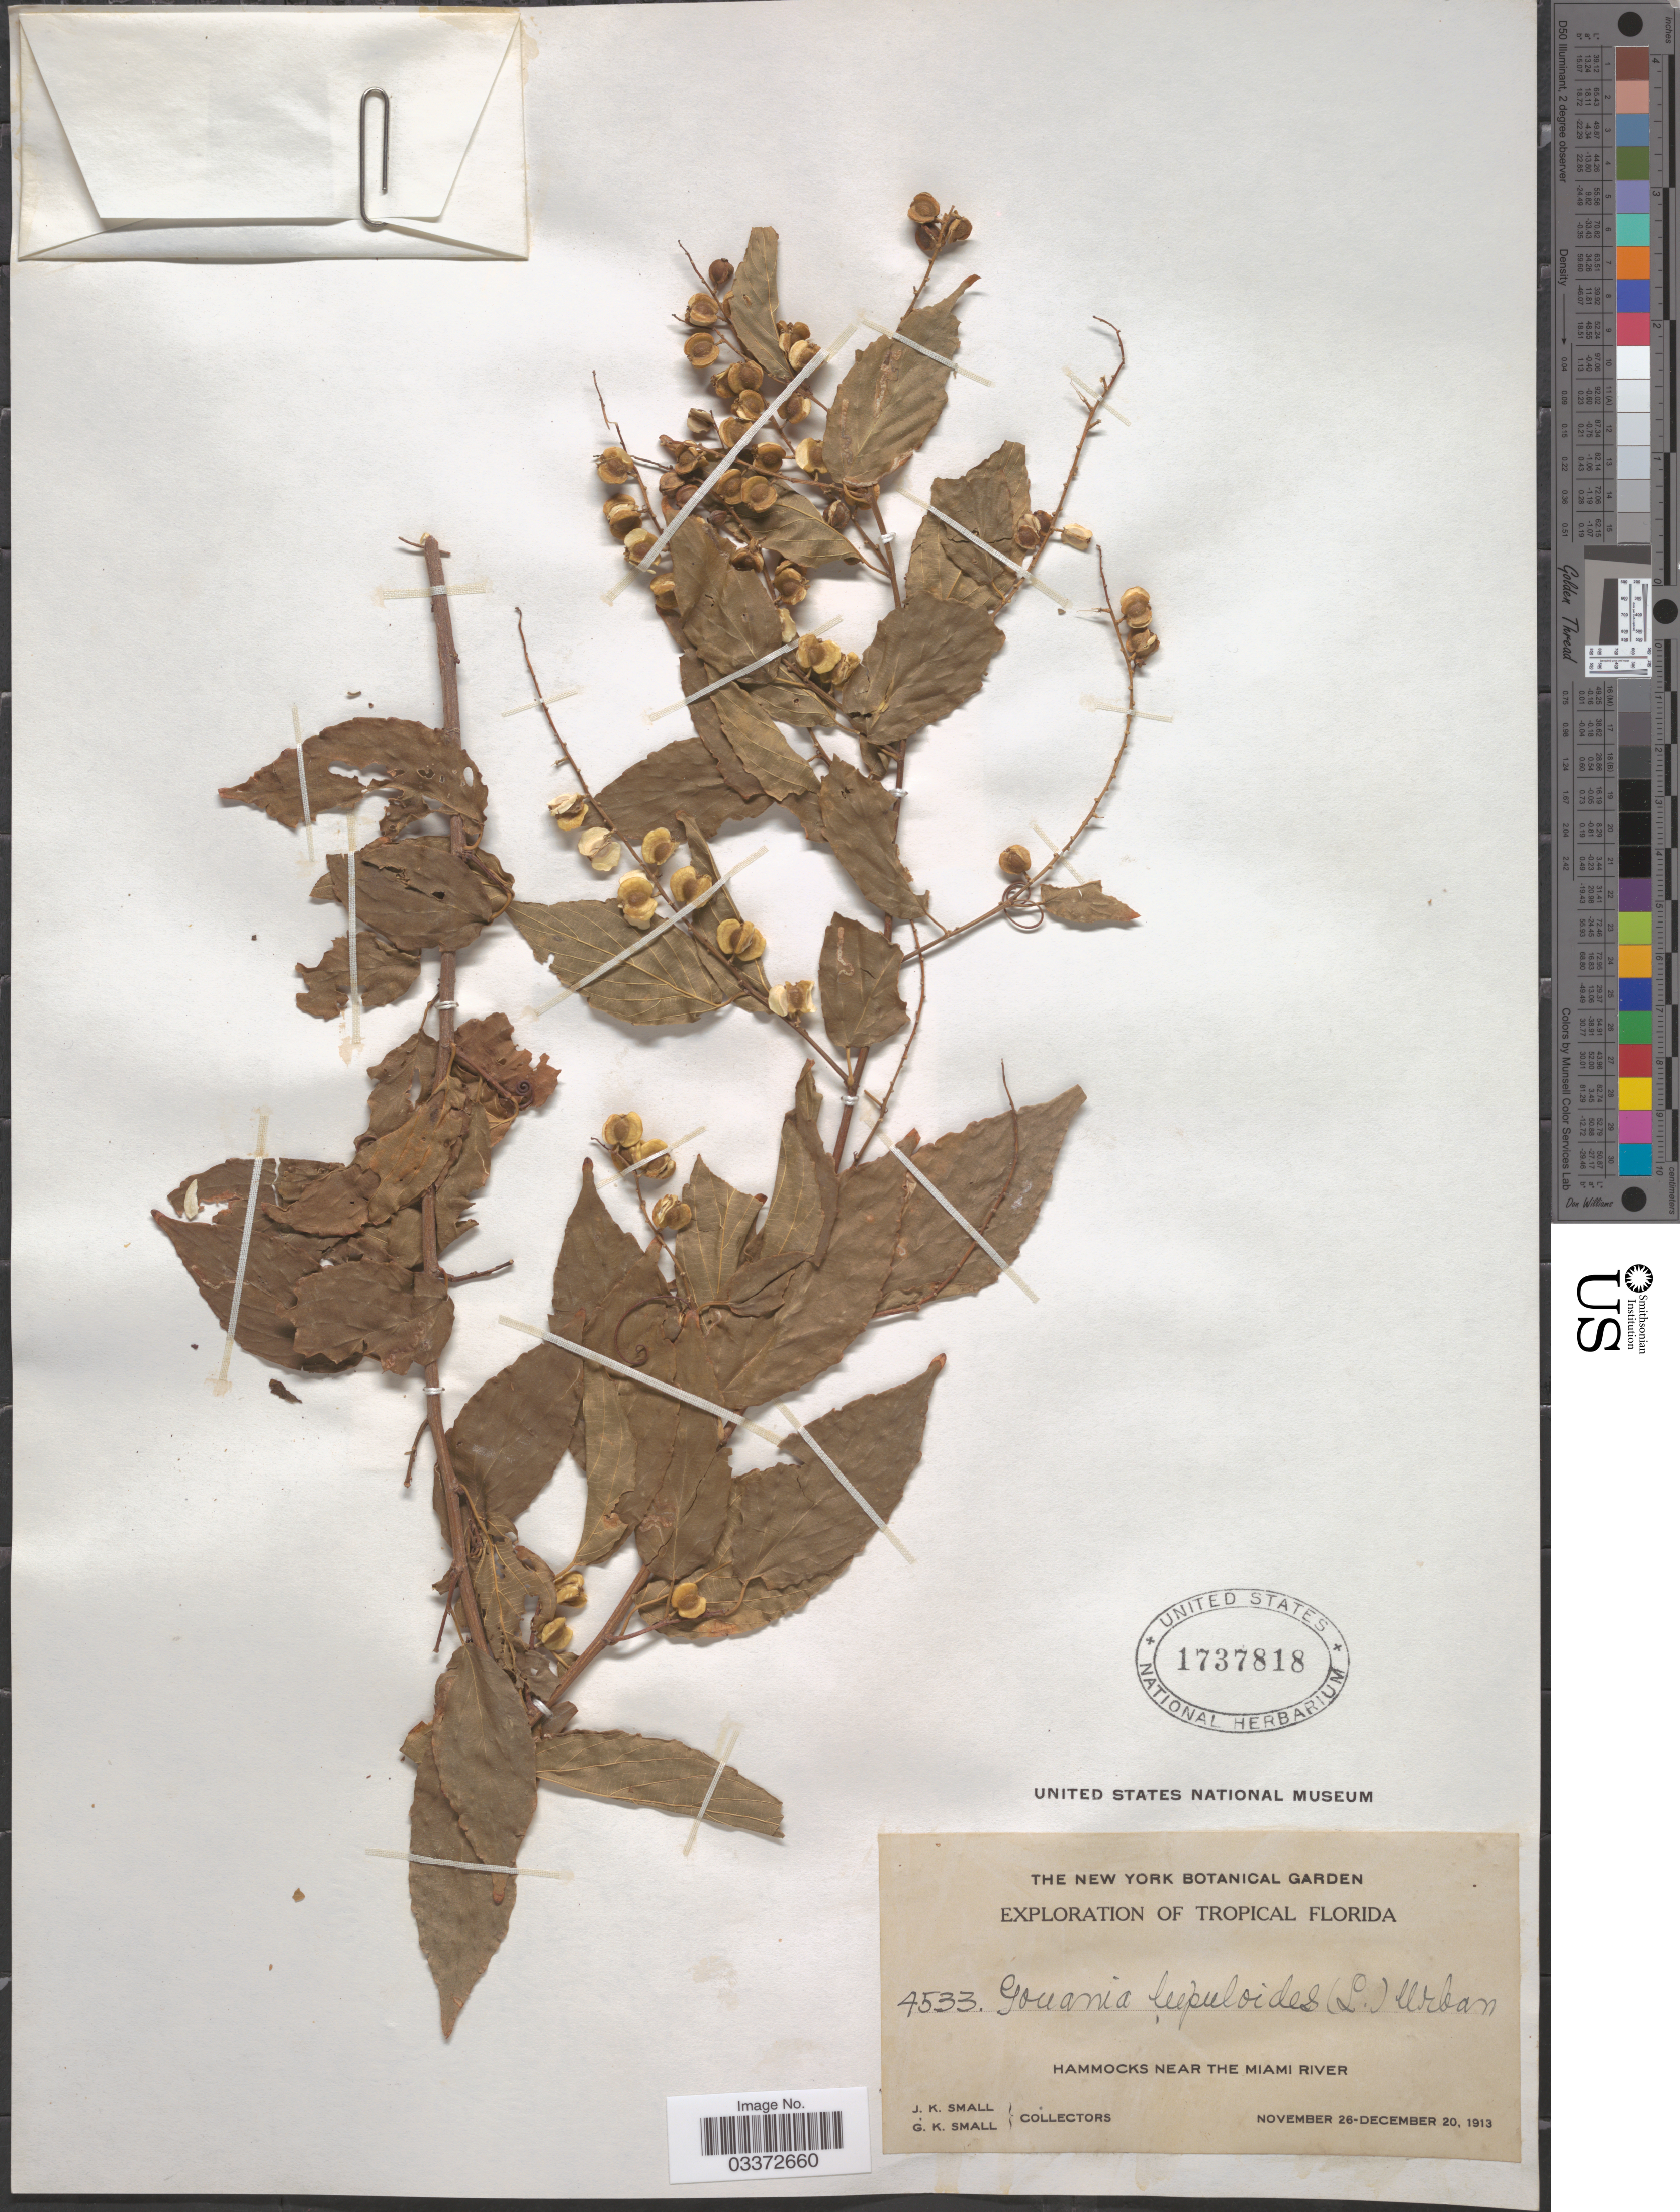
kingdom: Plantae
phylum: Tracheophyta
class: Magnoliopsida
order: Rosales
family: Rhamnaceae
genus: Gouania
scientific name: Gouania lupuloides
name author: (L.) Urb.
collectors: J. K. Small & G. K. Small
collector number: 4533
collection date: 1913-11-26/1913-12-20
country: United States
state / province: Florida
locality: Tropical Florida. Hammocks near the Miami River.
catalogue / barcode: US 1737818